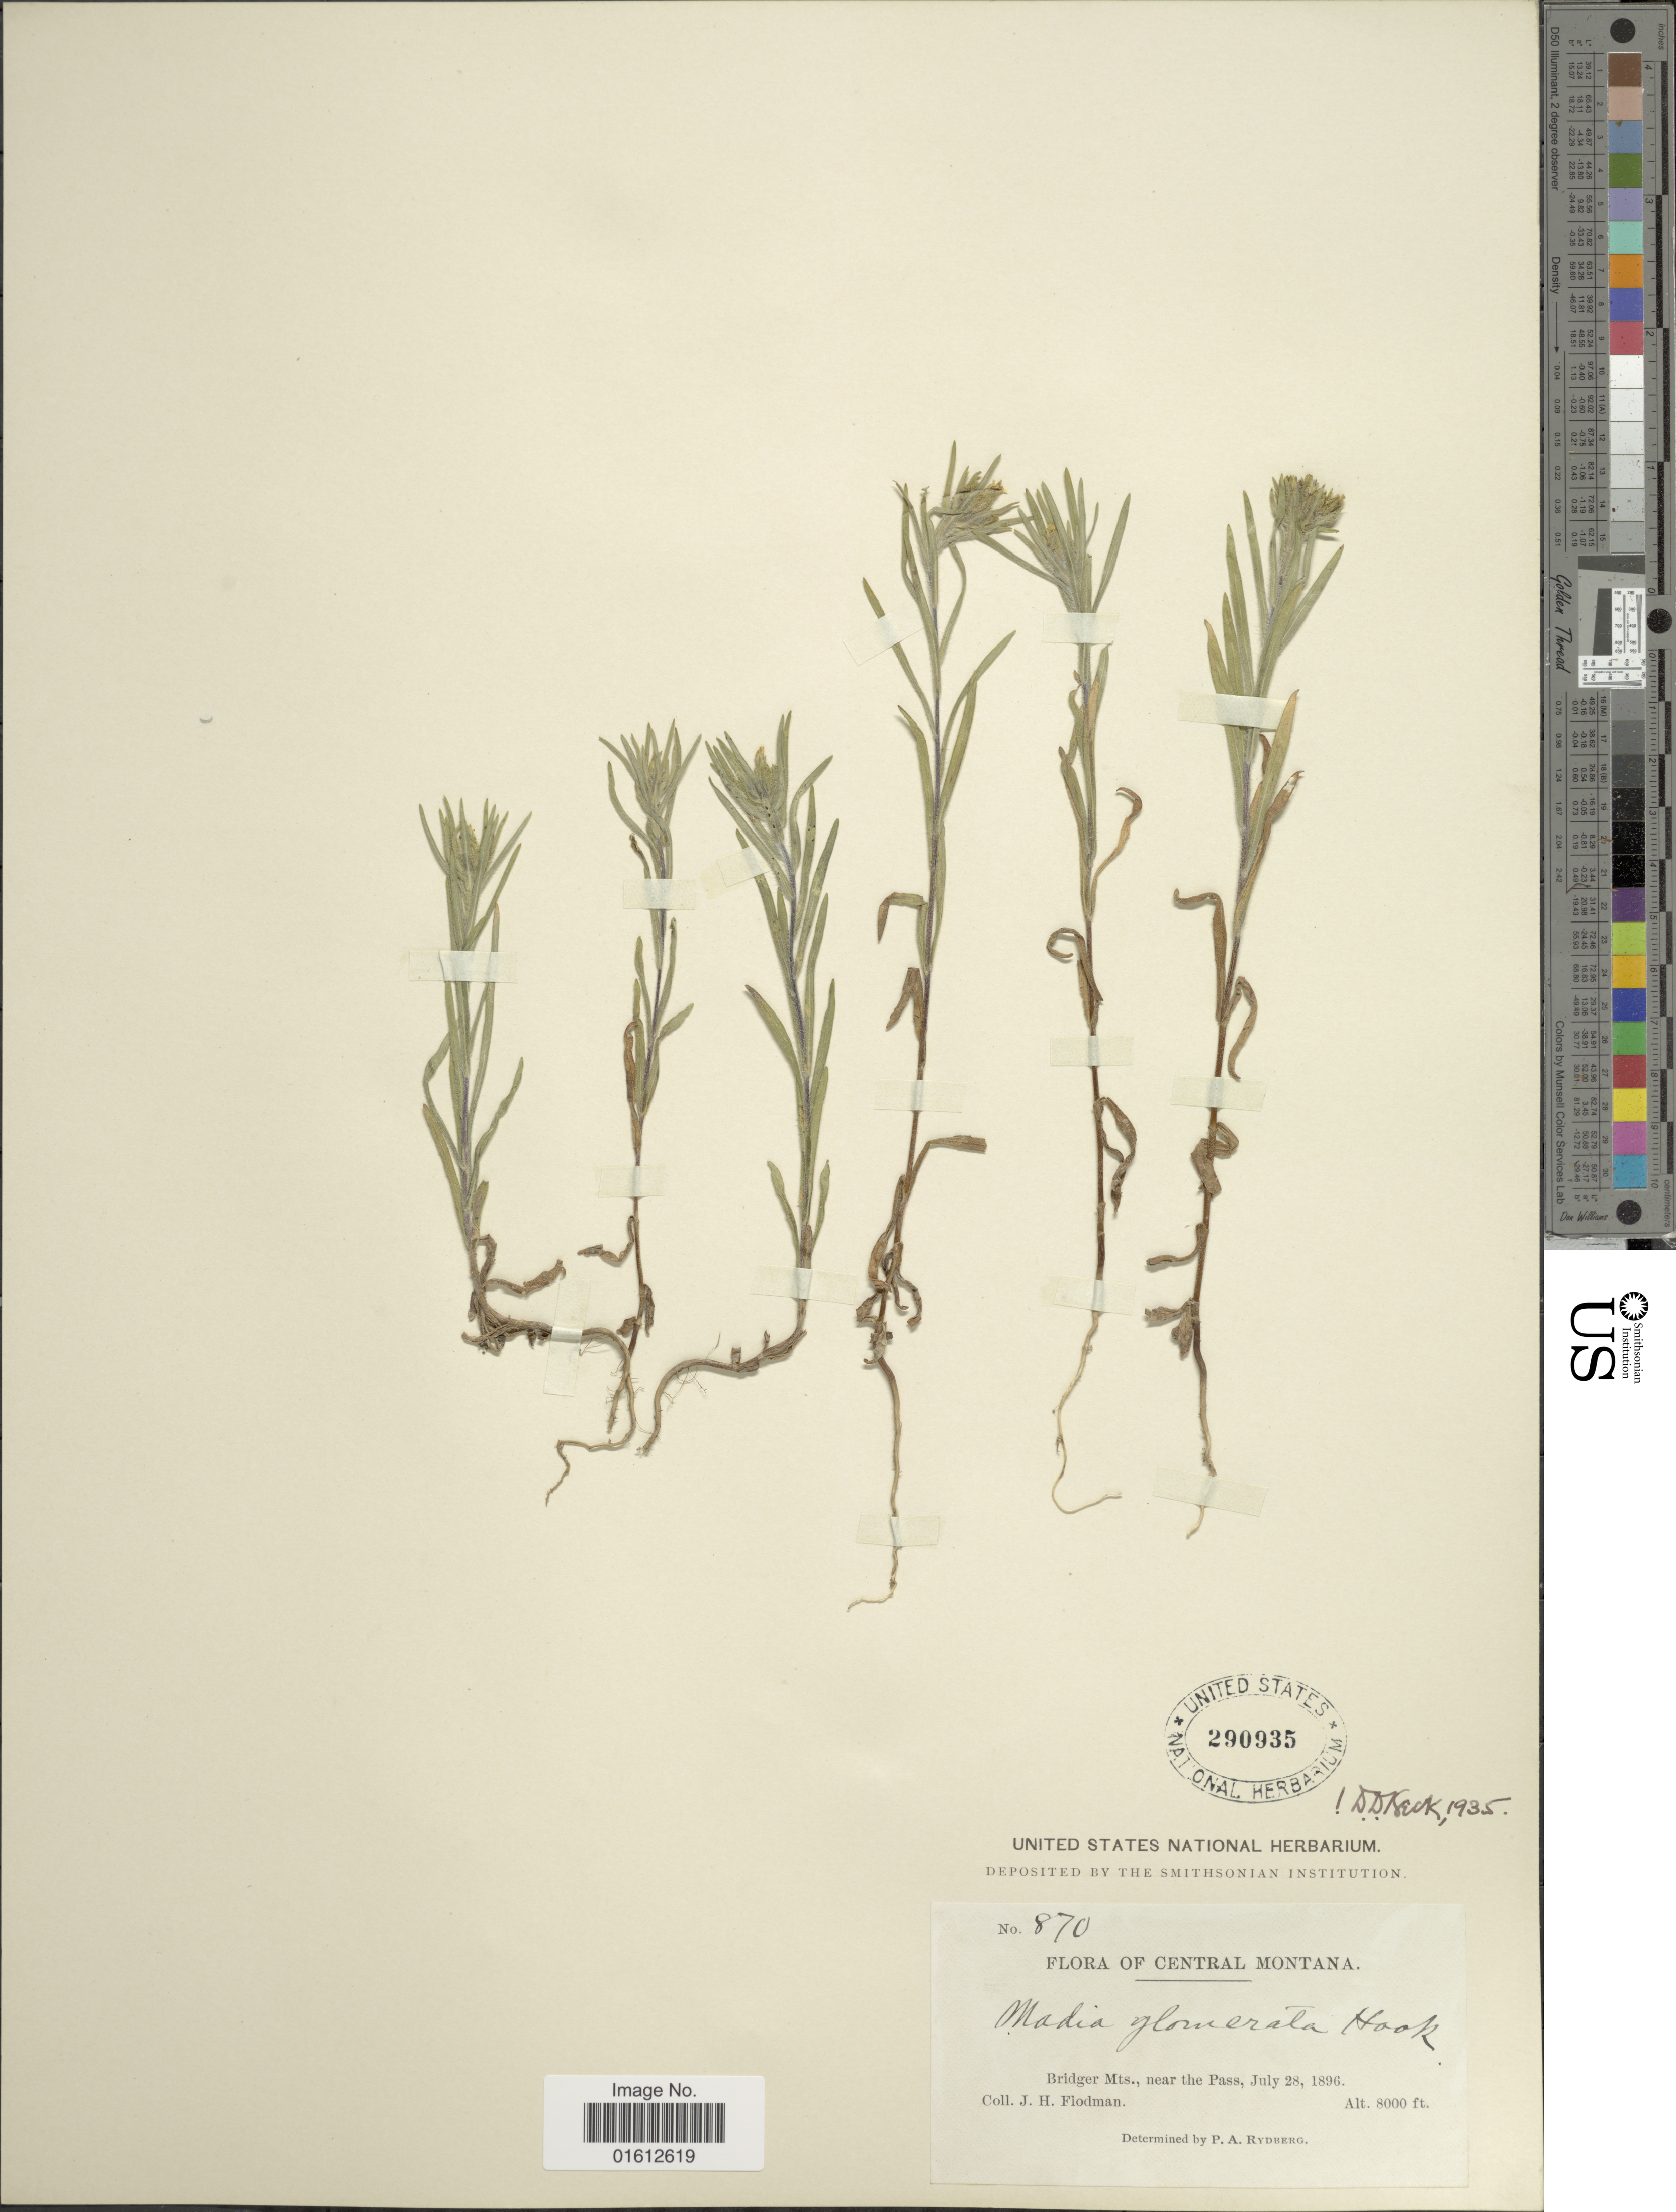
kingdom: Plantae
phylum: Tracheophyta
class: Magnoliopsida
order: Asterales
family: Asteraceae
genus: Madia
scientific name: Madia glomerata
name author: Hook.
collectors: J. Flodman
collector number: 870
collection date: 1896-07-28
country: United States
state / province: Montana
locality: Central Montana. Bridger Mts., near the Pass.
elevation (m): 2438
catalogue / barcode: US 290935